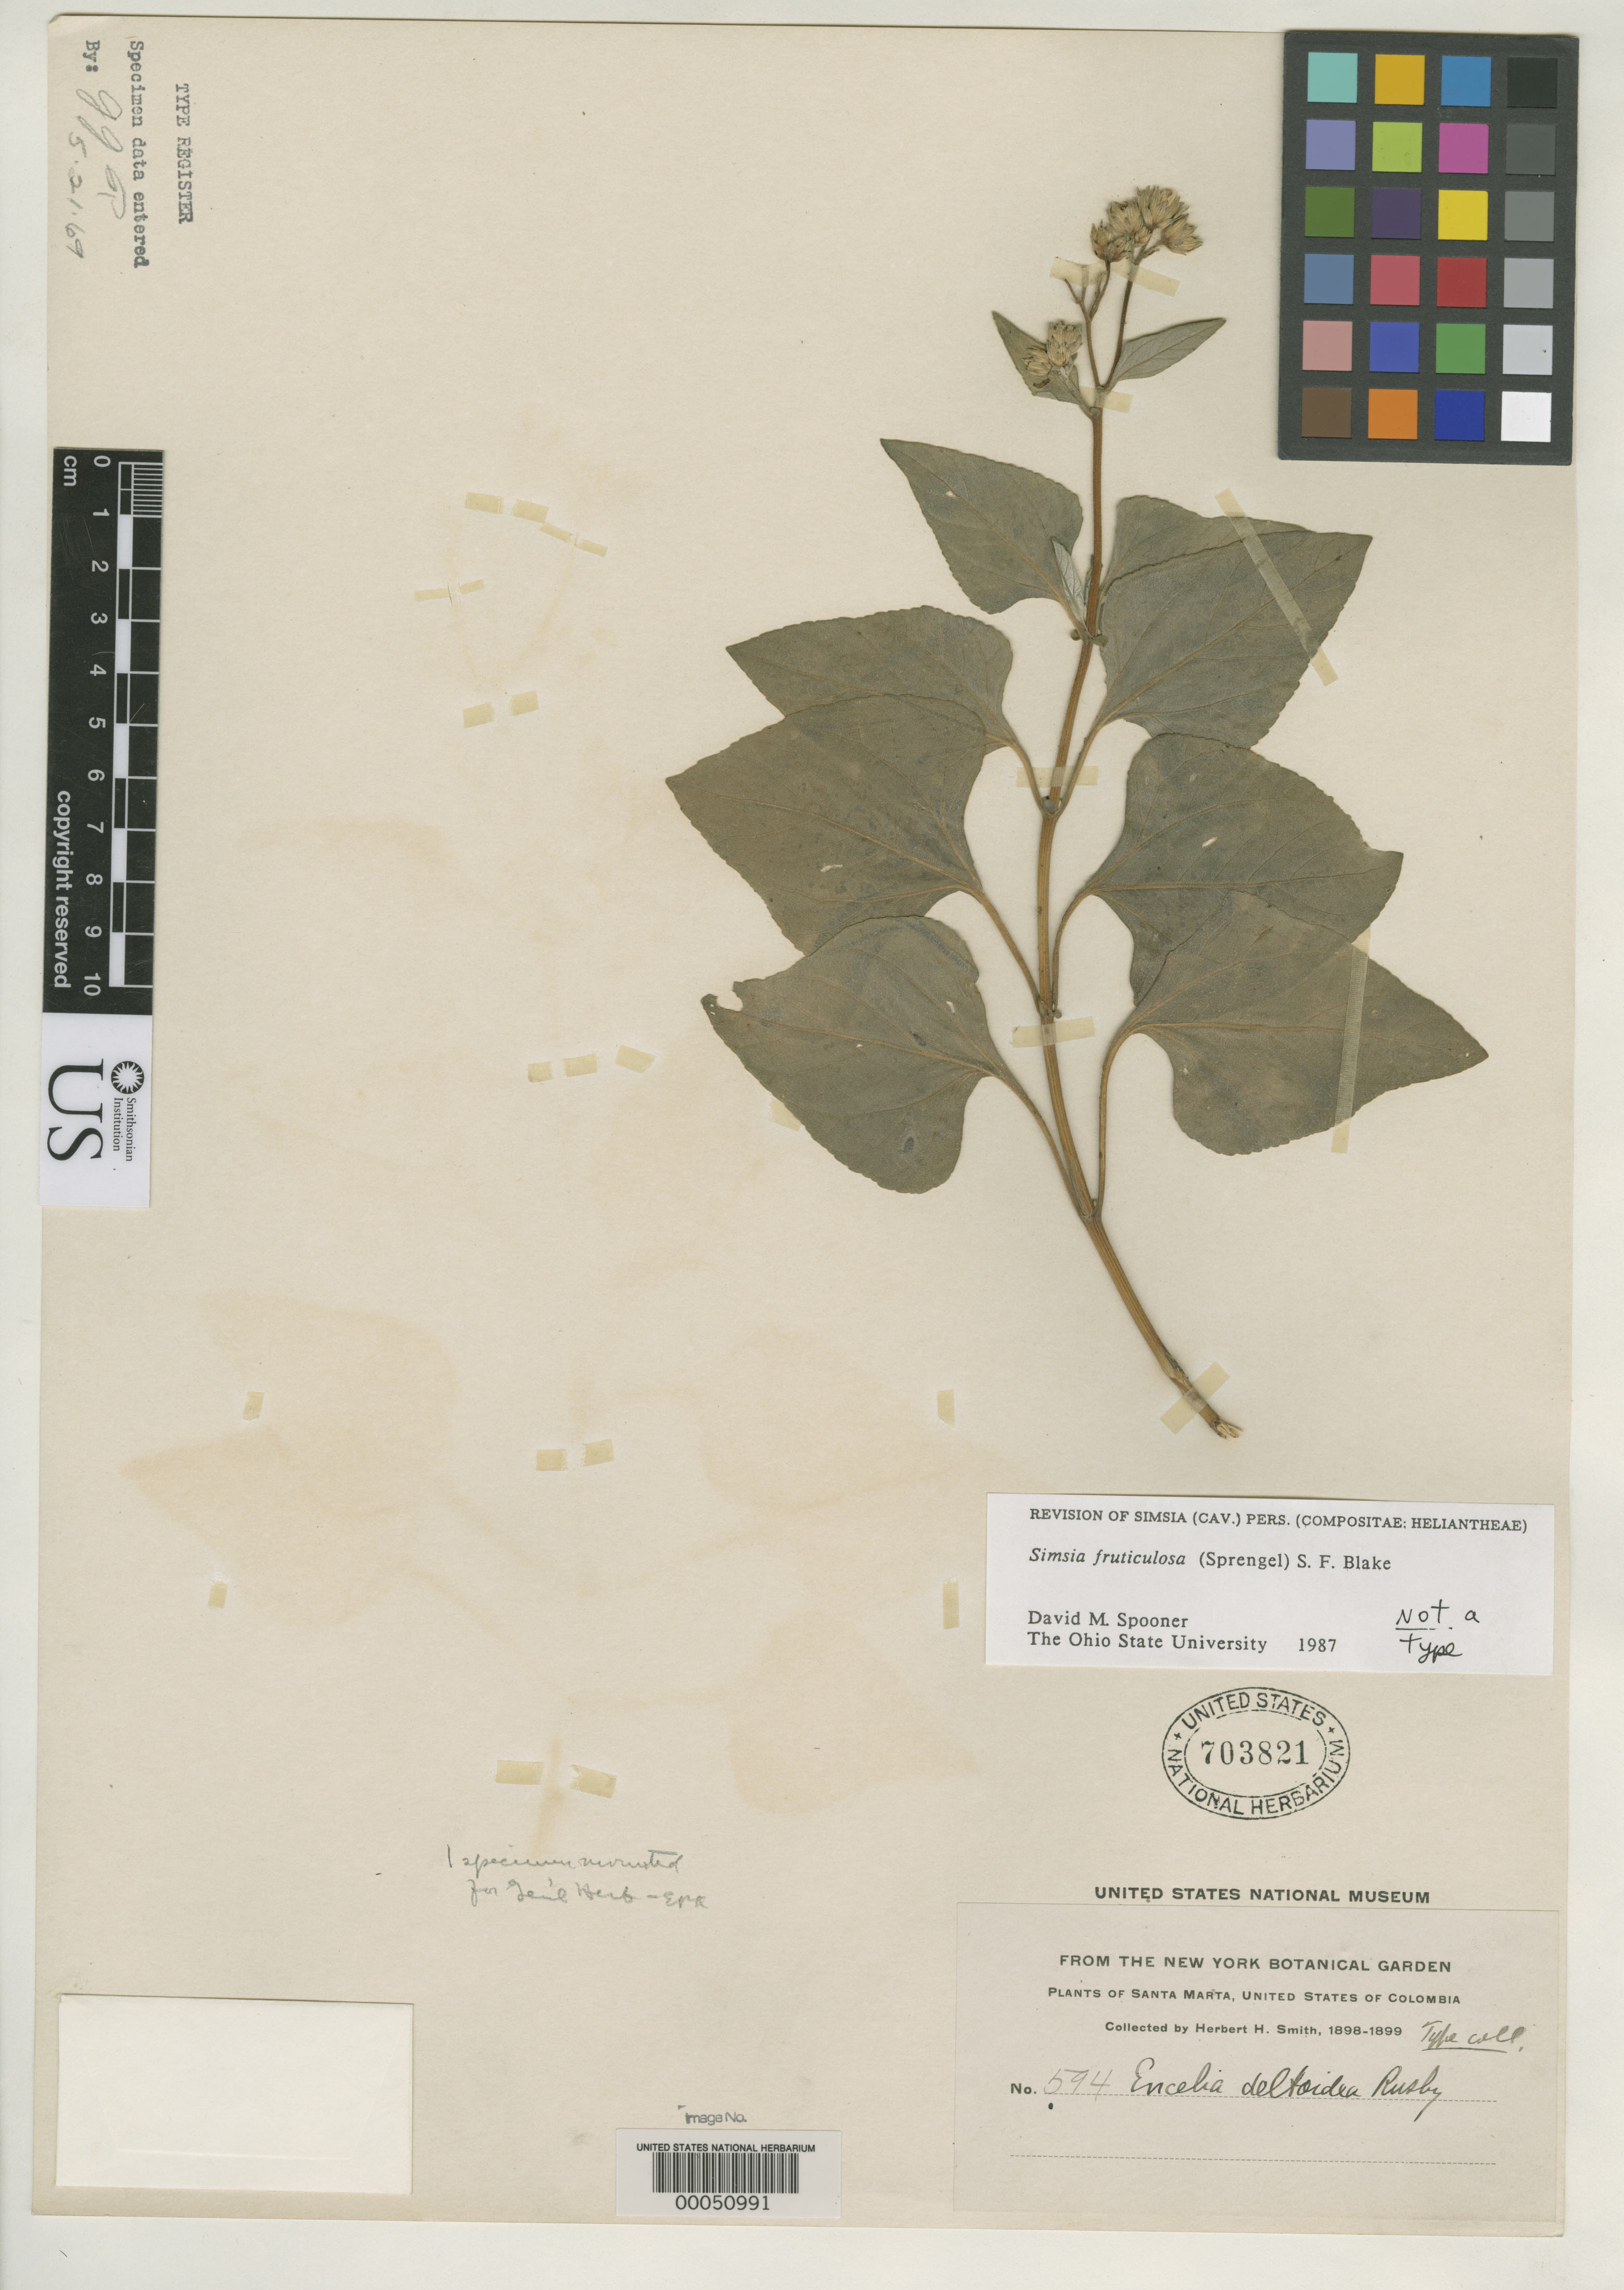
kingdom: Plantae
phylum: Tracheophyta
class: Magnoliopsida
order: Asterales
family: Asteraceae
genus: Encelia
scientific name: Encelia deltoidea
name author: Rusby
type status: Type Collection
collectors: Herbert H. Smith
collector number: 594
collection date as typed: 1898-1899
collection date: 1898/1899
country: Colombia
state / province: Magdalena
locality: Santa Marta. [Added to secondary label, probably taken from protologue: "Magdalena: Playa Brava, vic. Santa Marta, 16 Oct. 1898"]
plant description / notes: Protologue cites no collection year. This specimen bears same collection number as cited, but lectotype collection as designated by Spooner (1990) is Smith 594 collected in Nov. 1898. This US sheet annotated "not a type" by D.M. Spooner (1987), unclear on what basis.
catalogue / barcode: US 703821